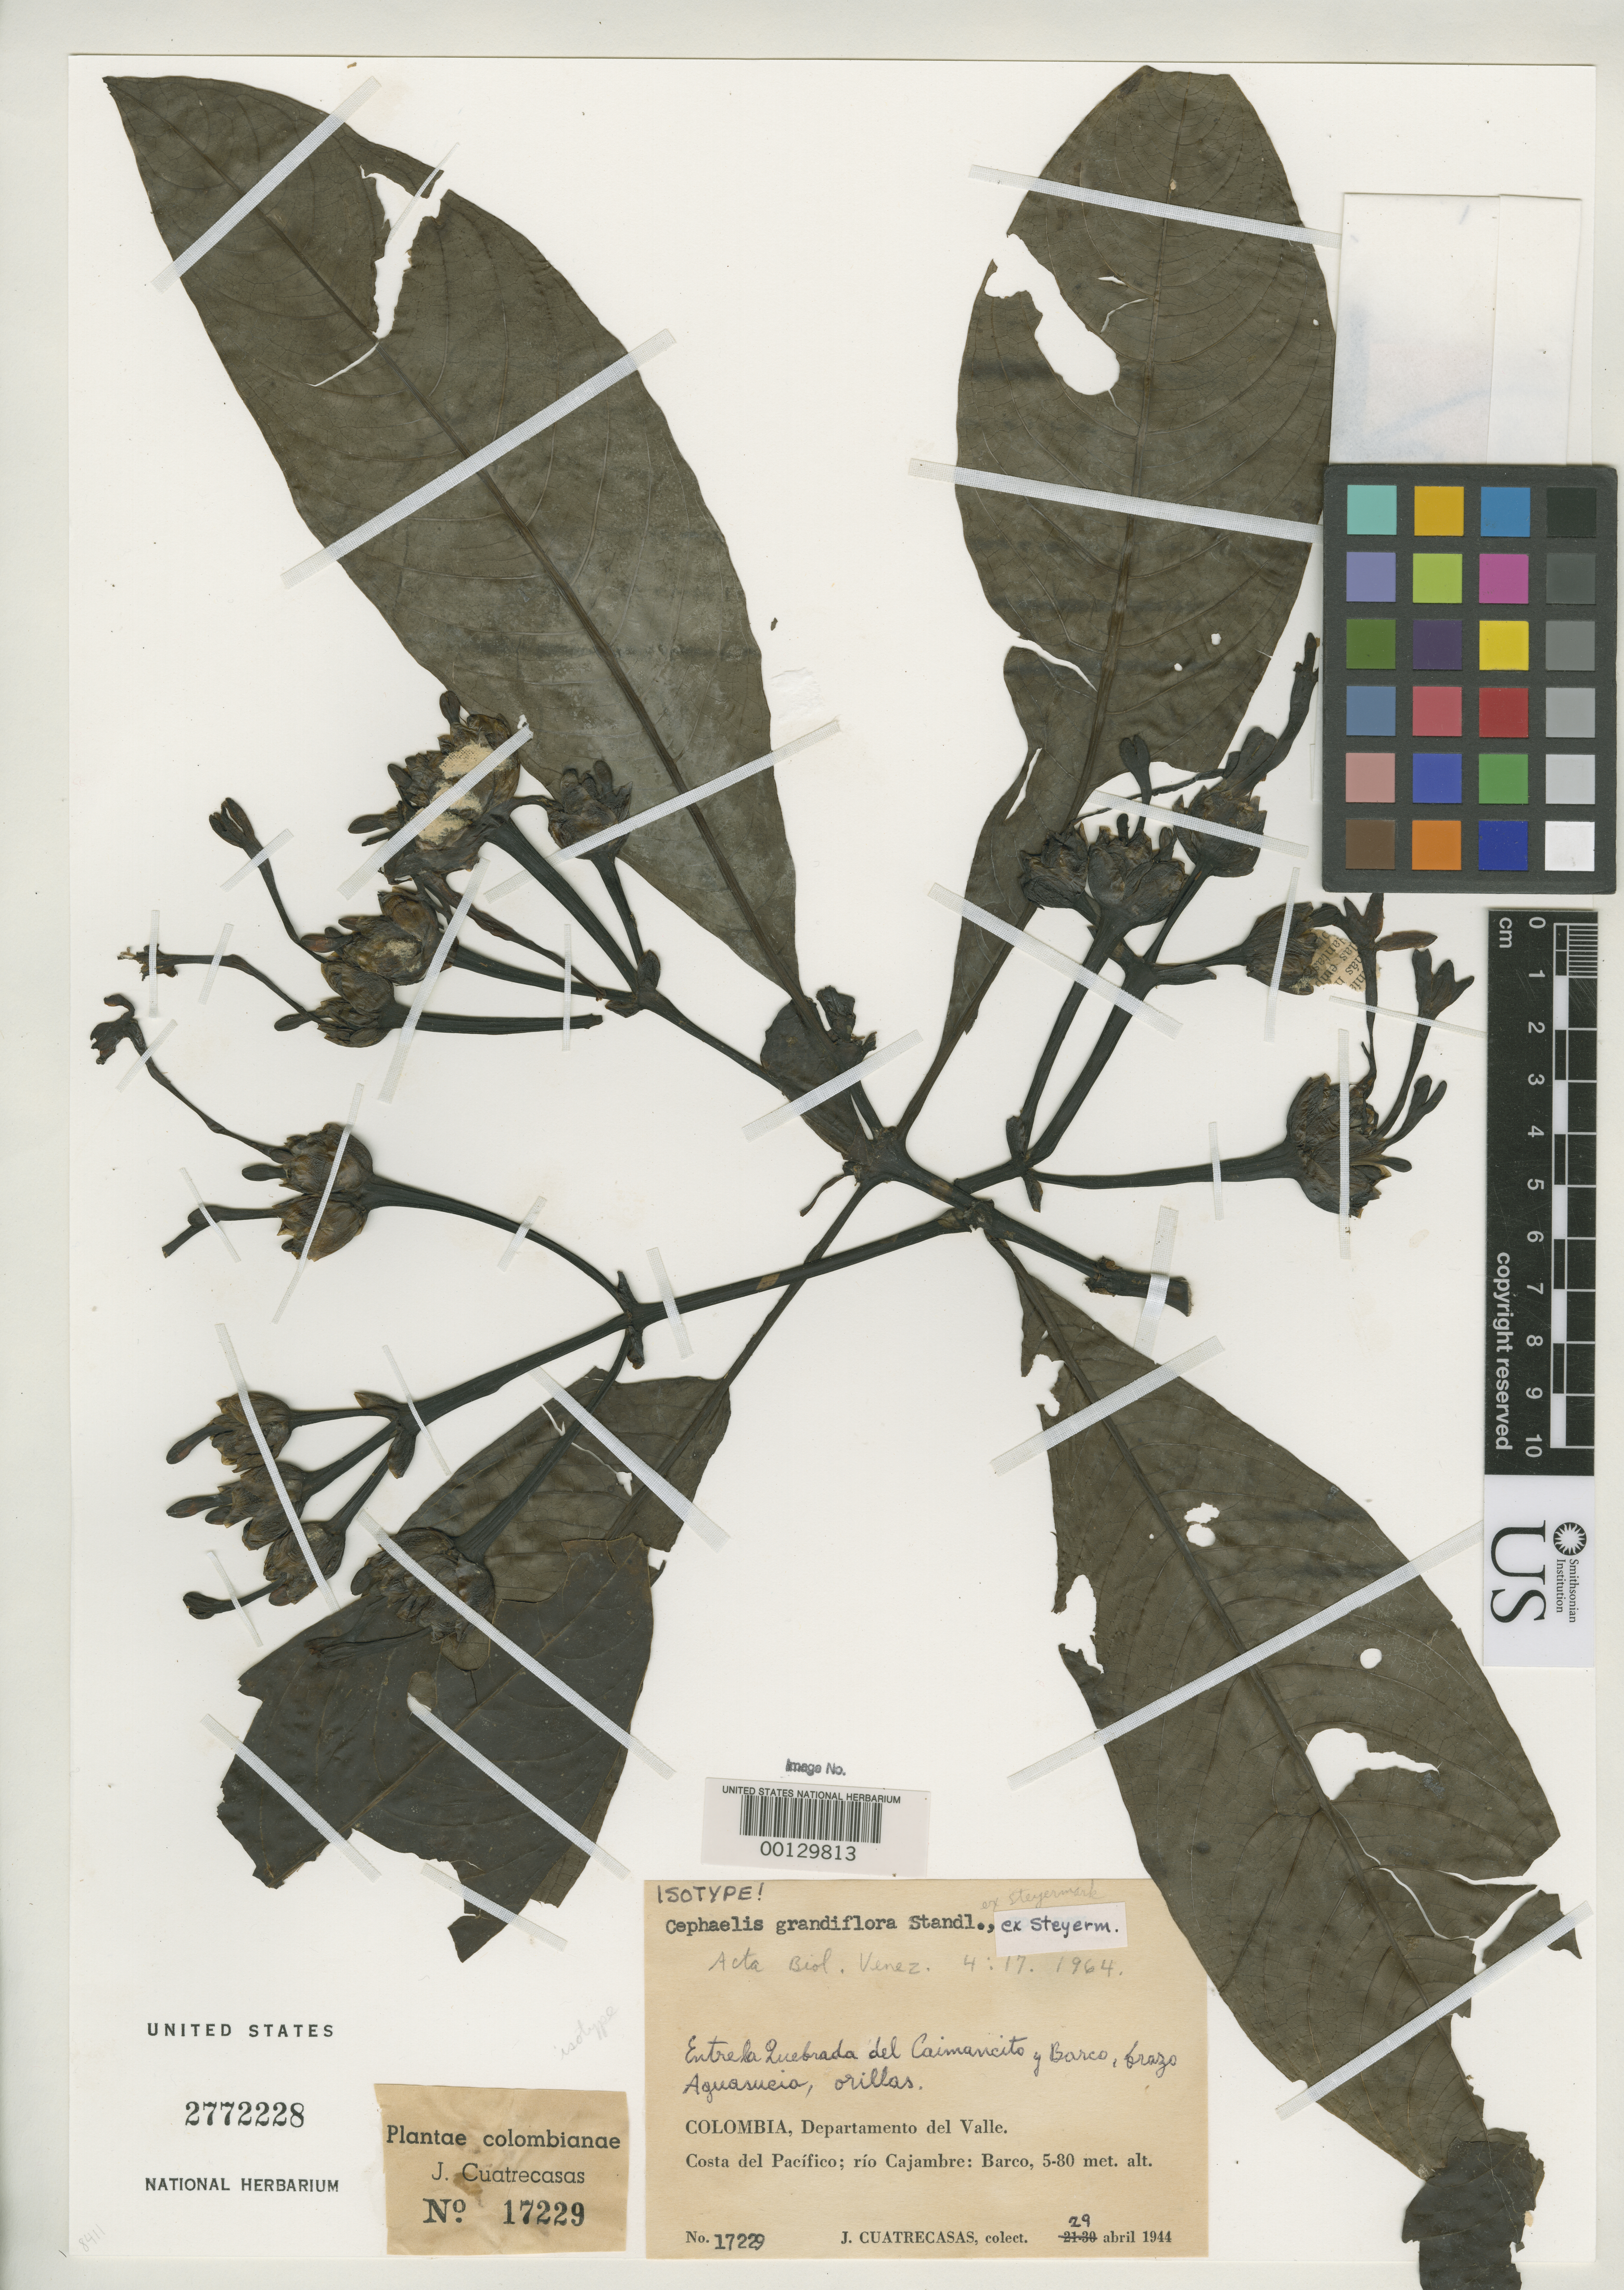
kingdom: Plantae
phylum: Tracheophyta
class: Magnoliopsida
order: Gentianales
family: Rubiaceae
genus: Cephaelis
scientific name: Cephaelis grandiflora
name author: Standl. ex Steyerm.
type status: Isotype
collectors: J. Cuatrecasas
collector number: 17229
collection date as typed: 21 Apr 1944 to 30 Apr 1944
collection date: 1944-04-21/1944-04-30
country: Colombia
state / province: Valle del Cauca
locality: Pacific Coast, Rio Cajambre.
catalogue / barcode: US 2772228